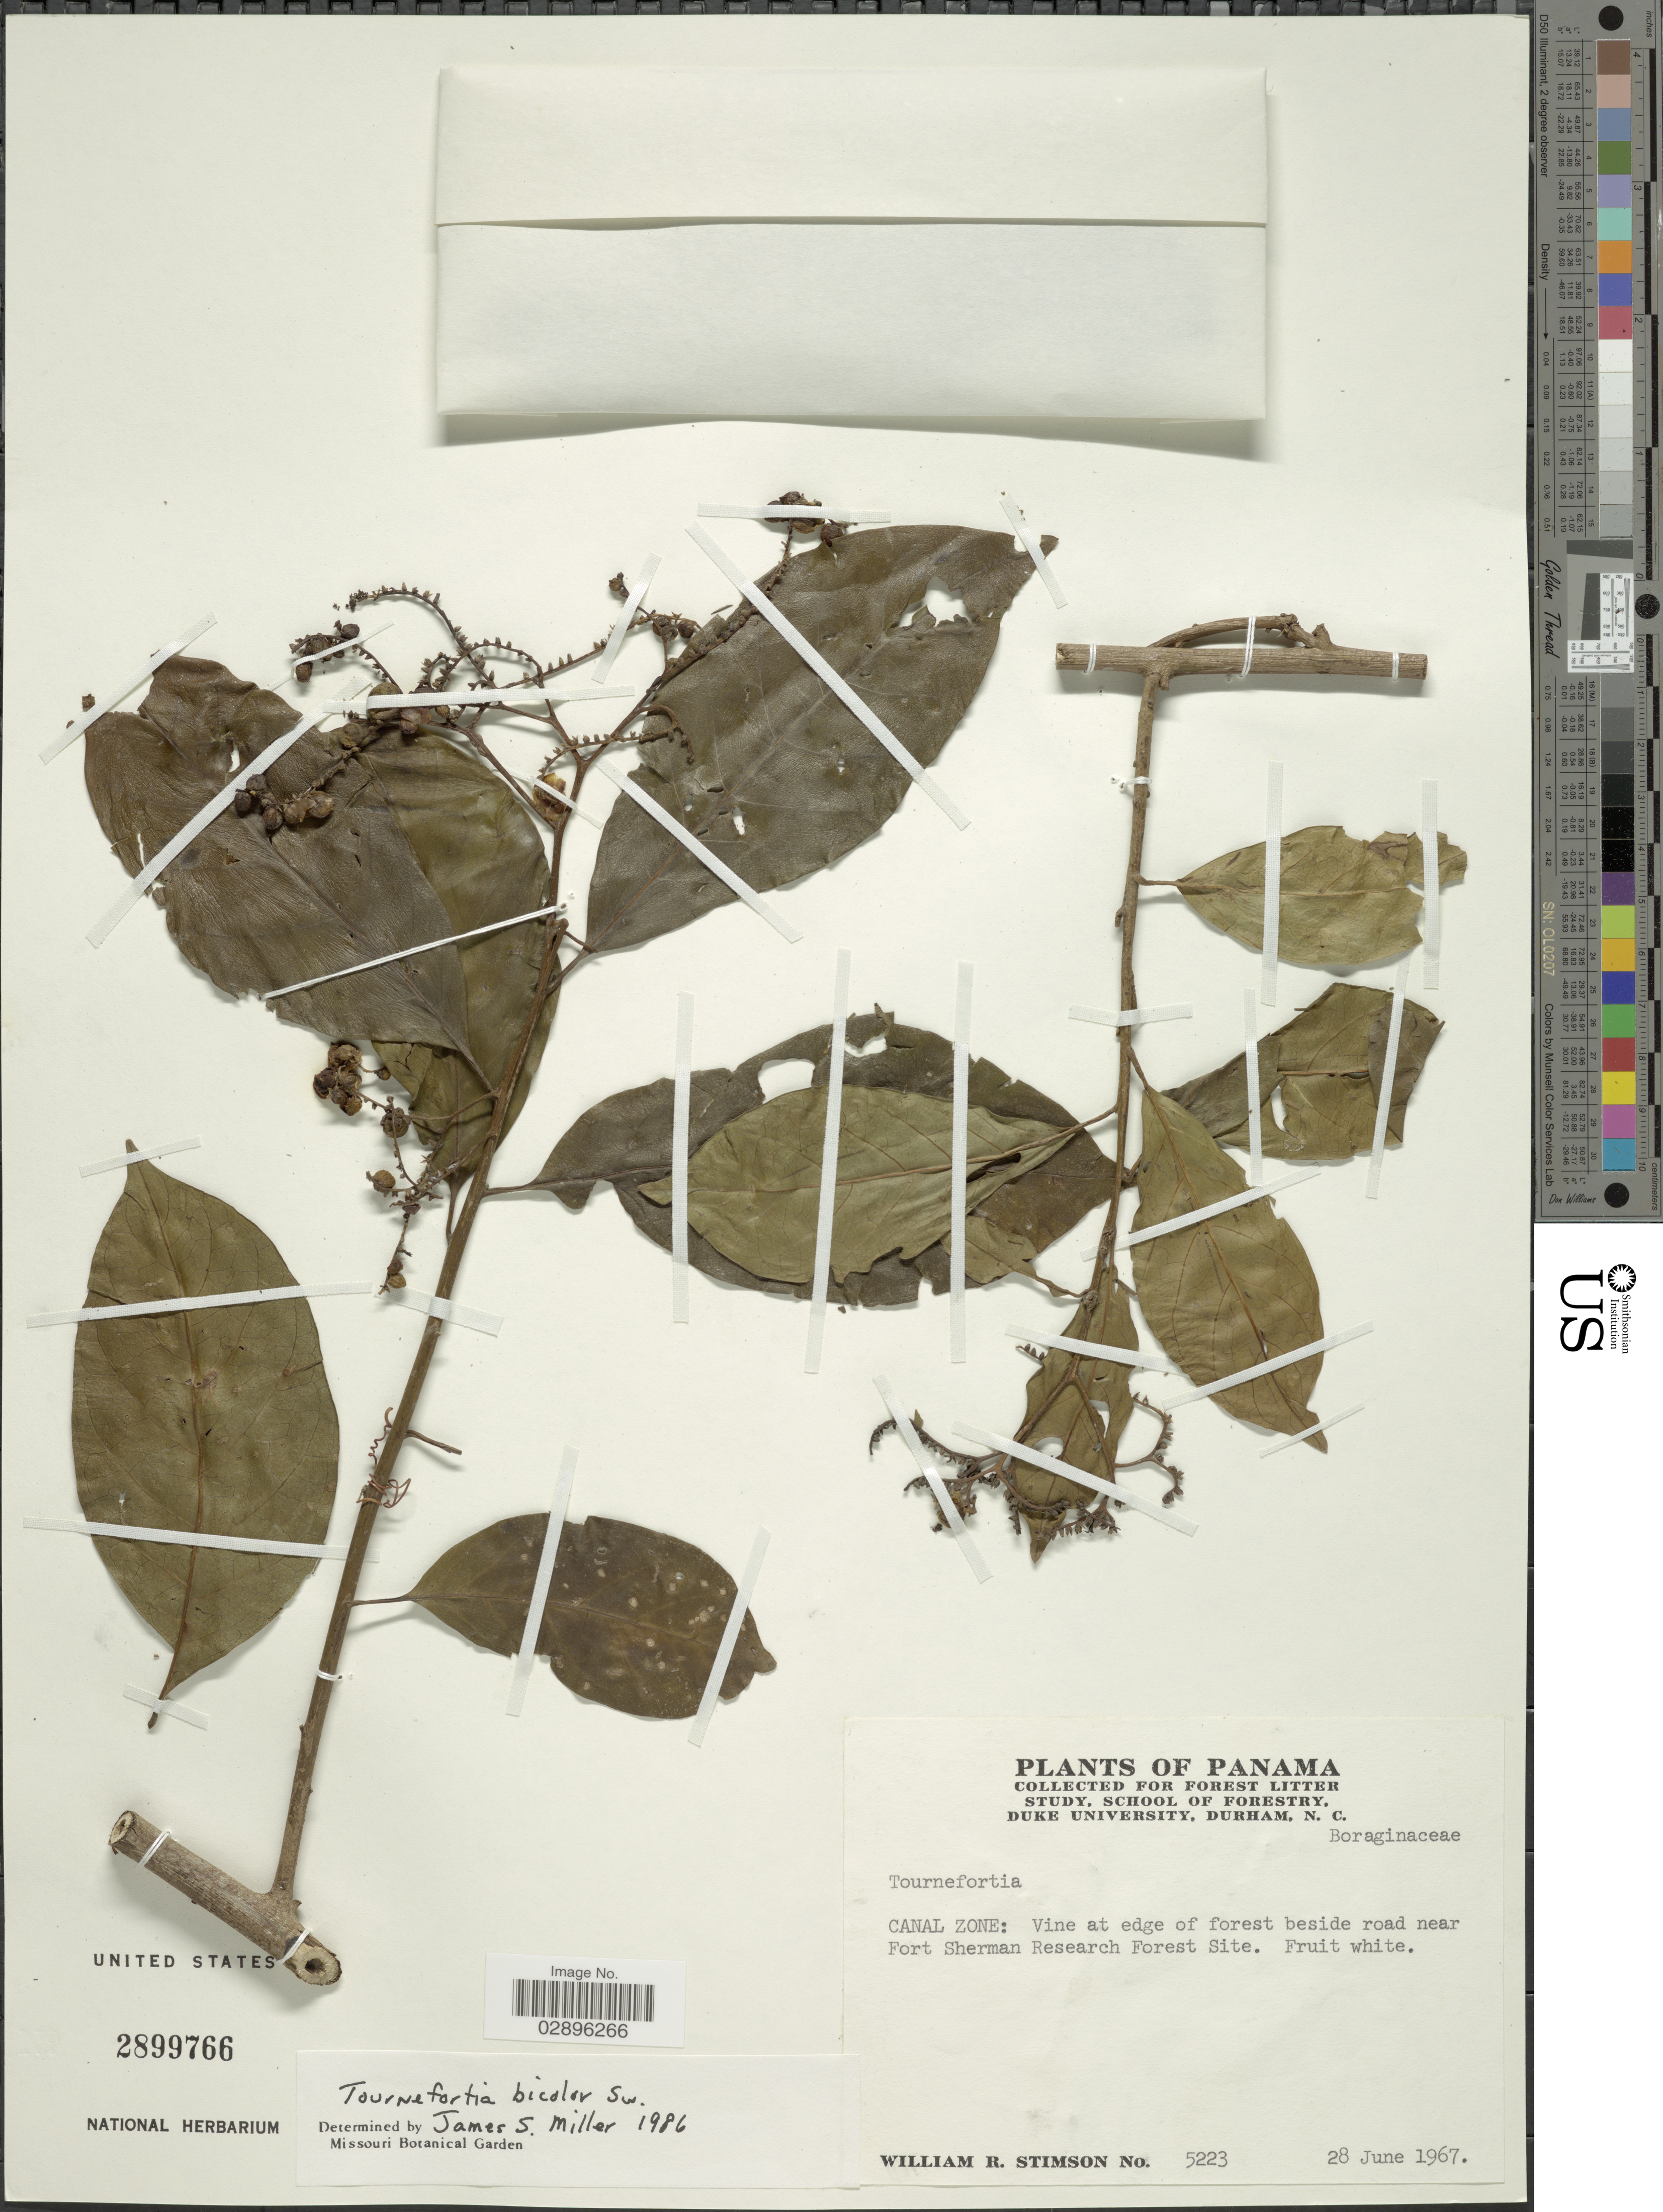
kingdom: Plantae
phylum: Tracheophyta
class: Magnoliopsida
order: Boraginales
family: Heliotropiaceae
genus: Tournefortia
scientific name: Tournefortia bicolor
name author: Sw.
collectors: W. R. Stimson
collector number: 5223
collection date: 1967-06-28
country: Panama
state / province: Colón / Panamá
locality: Canal Zone: Vine at edge of forest beside road near Fort Sherman Research Forest Site.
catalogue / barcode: US 2899766